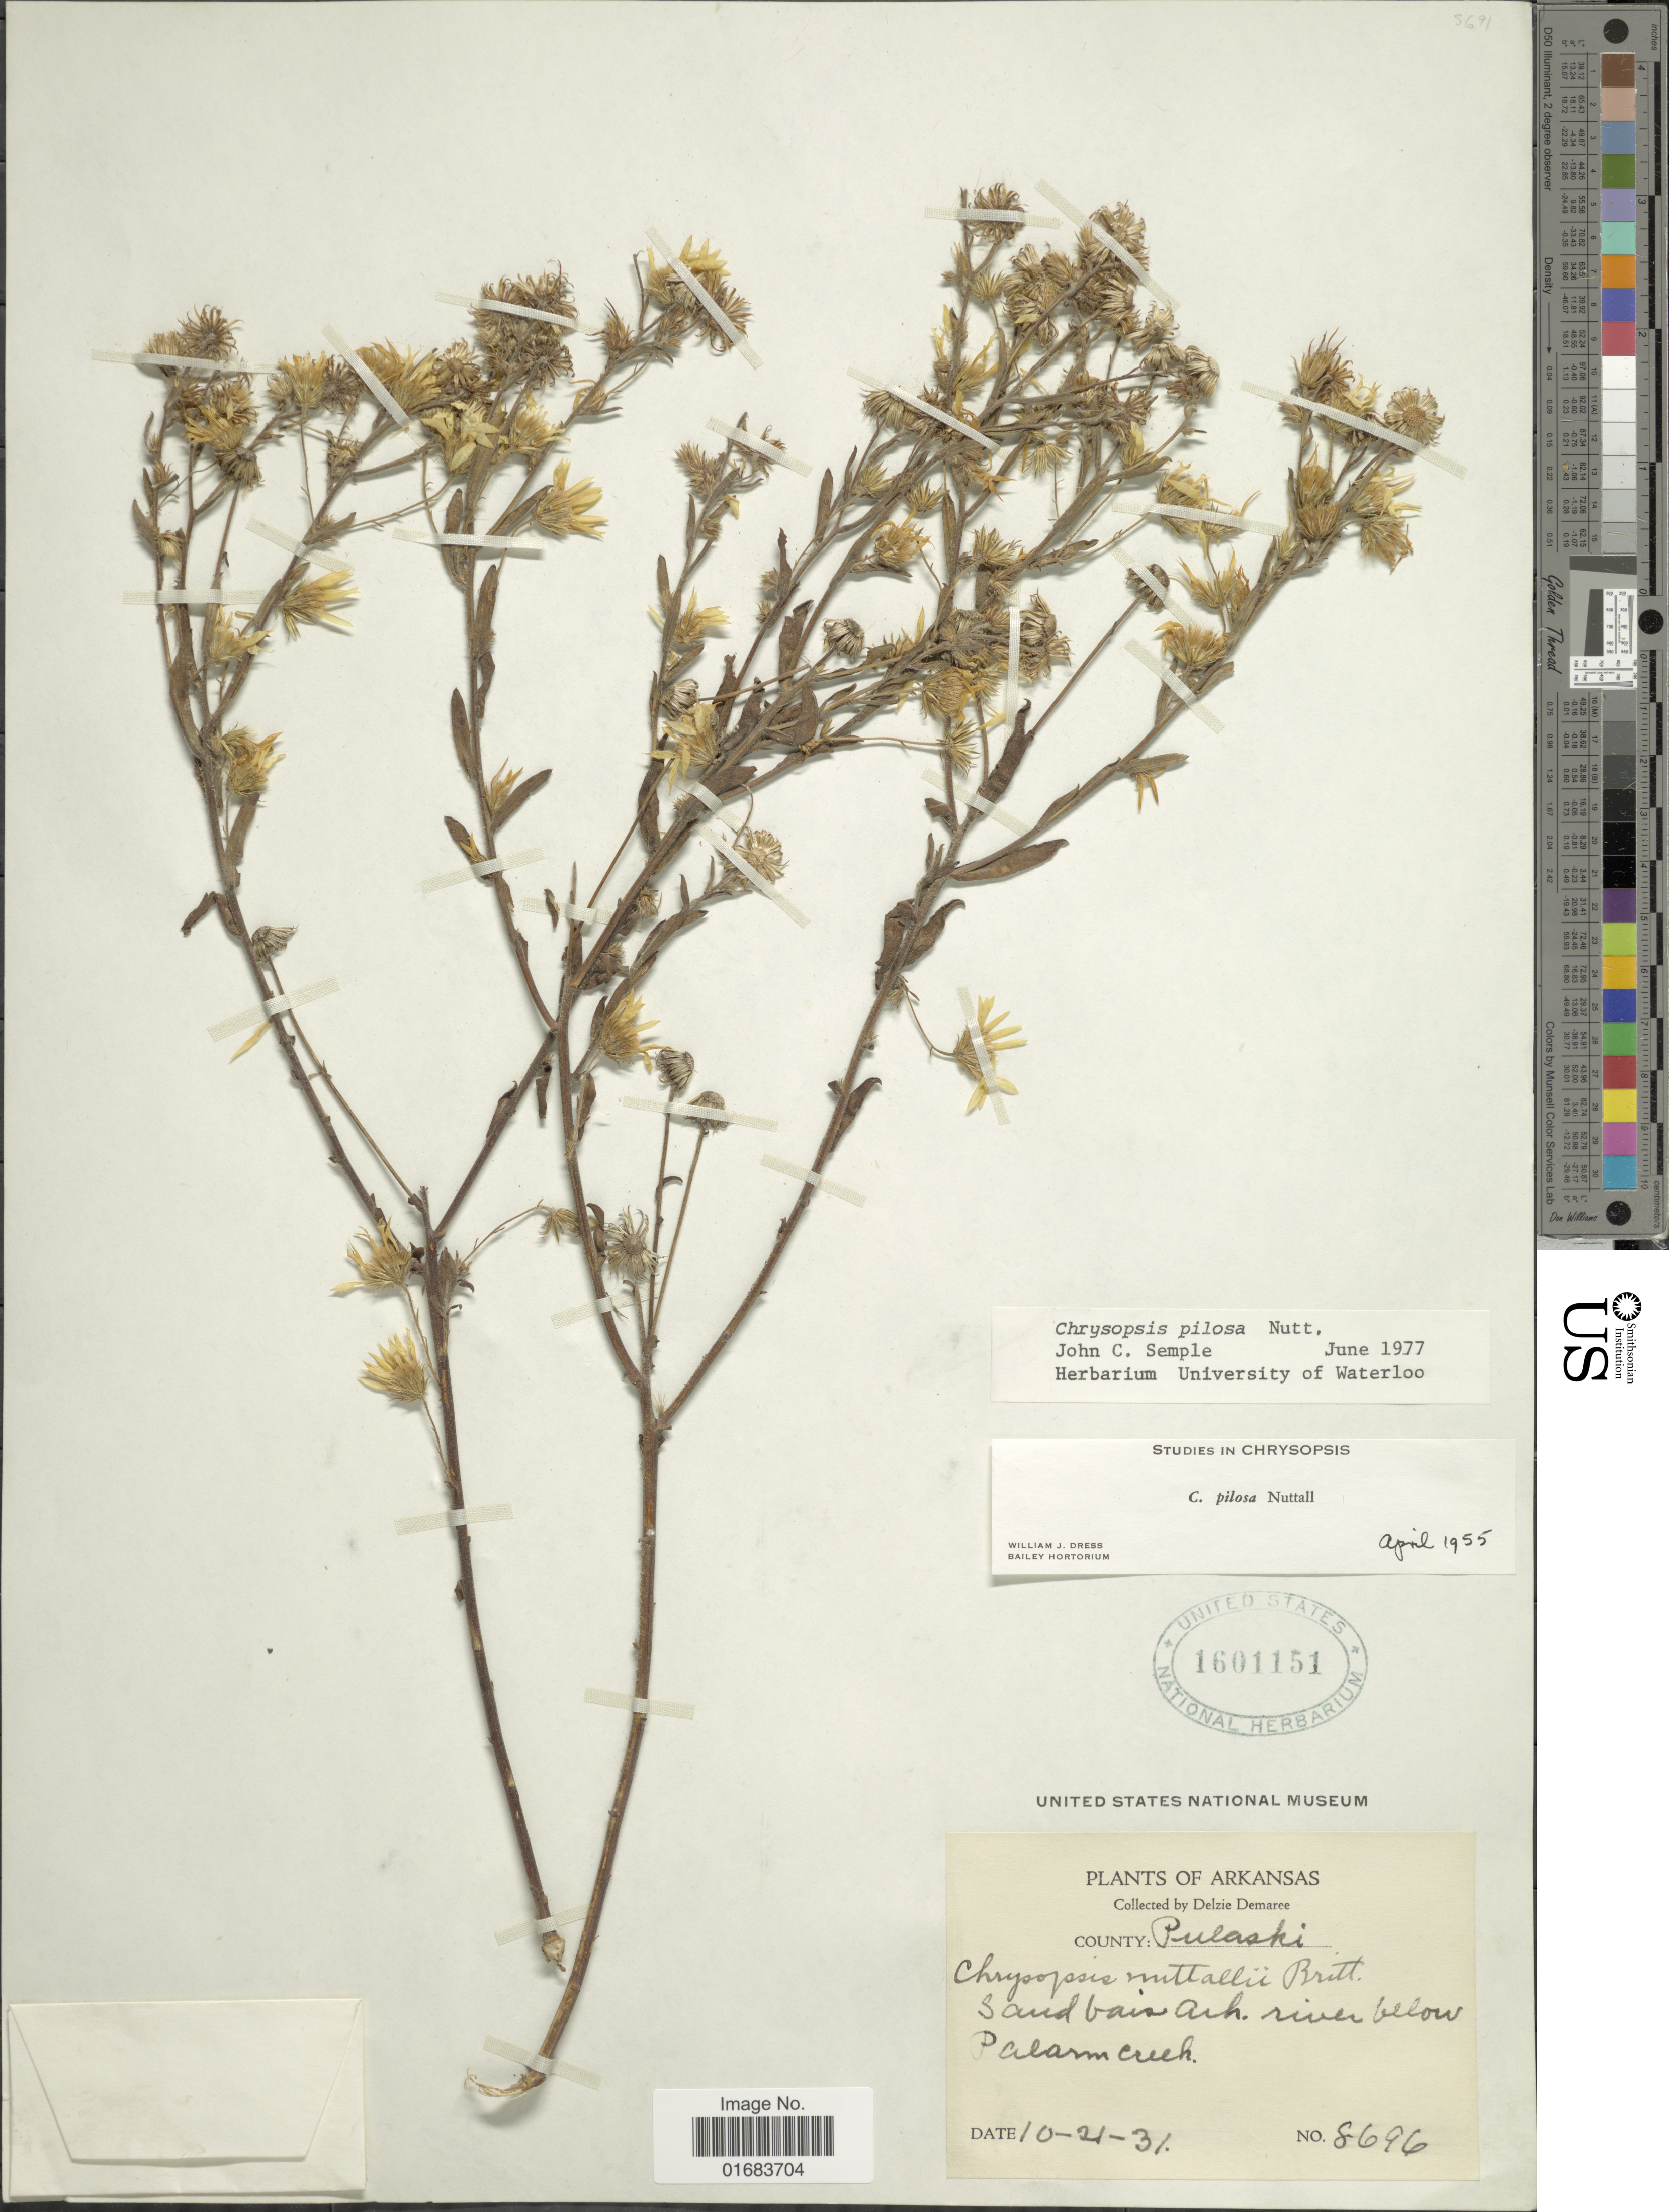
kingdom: Plantae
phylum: Tracheophyta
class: Magnoliopsida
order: Asterales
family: Asteraceae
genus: Chrysopsis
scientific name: Chrysopsis pilosa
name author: Nutt.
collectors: D. Demaree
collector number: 8696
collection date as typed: Transcribed d/m/y: 21/10/31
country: United States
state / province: Arkansas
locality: County: Pulaski, river below Palarm Creek.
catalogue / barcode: US 1601151